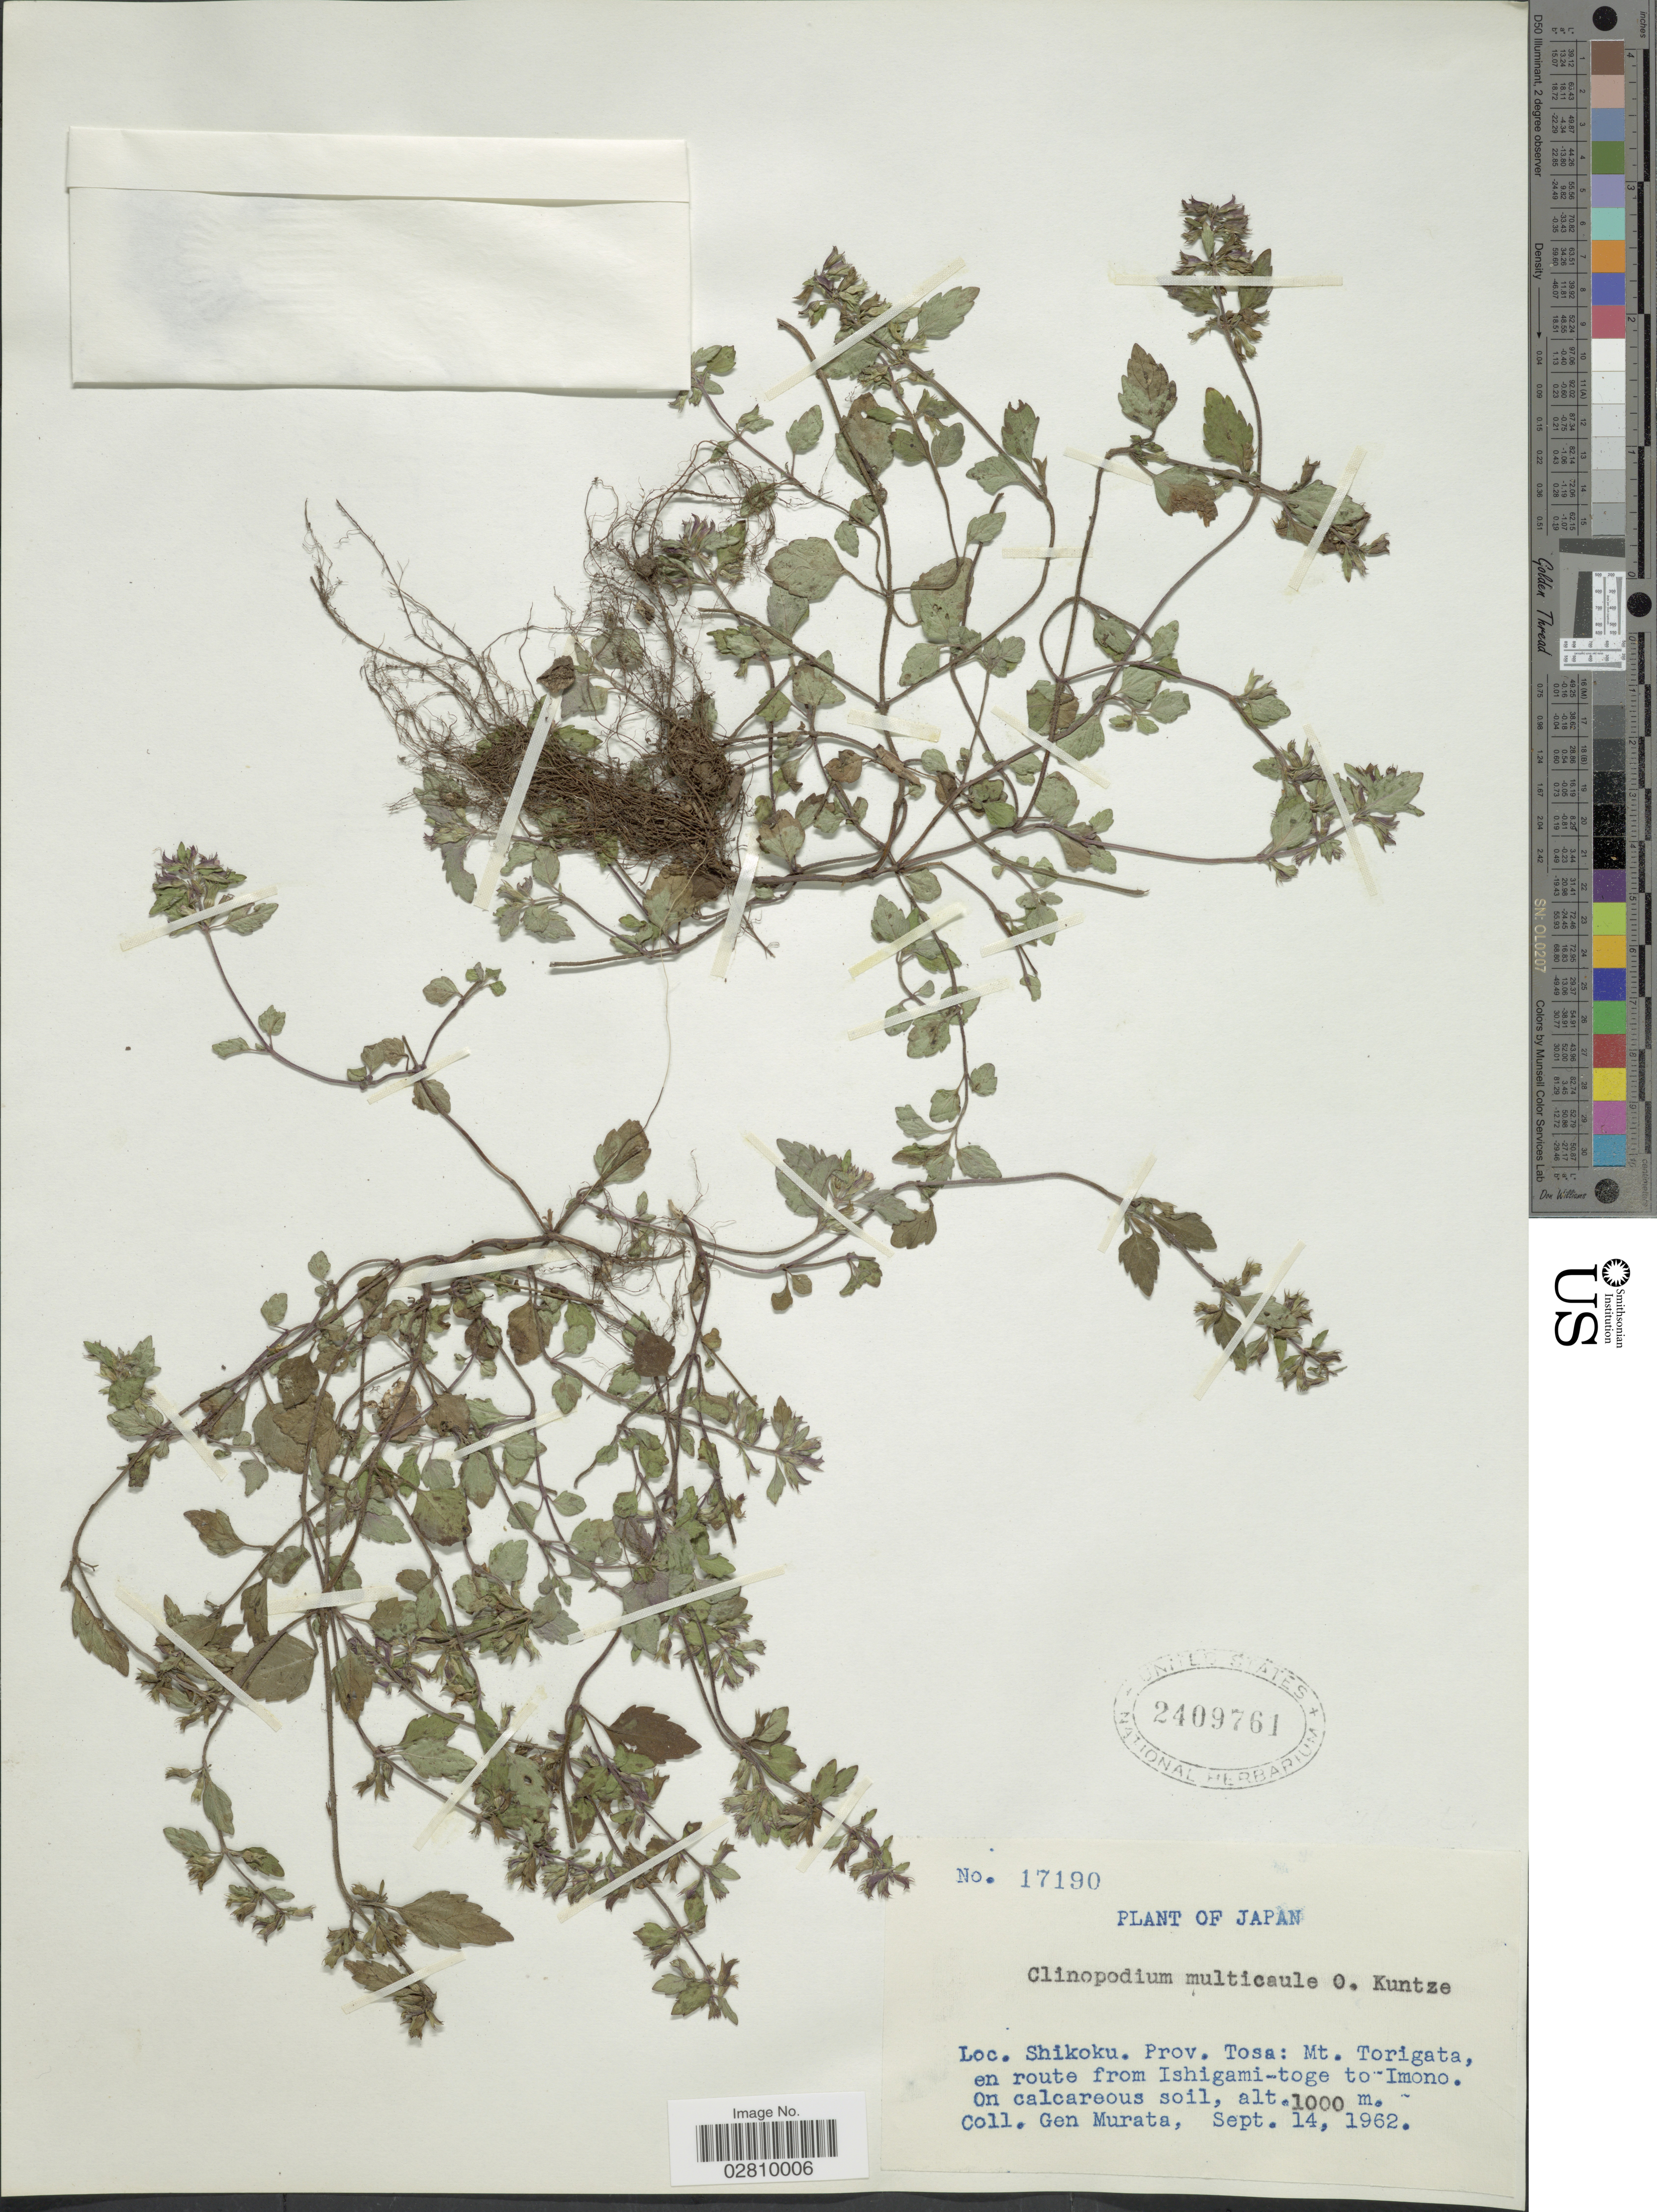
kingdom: Plantae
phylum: Tracheophyta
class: Magnoliopsida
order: Lamiales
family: Lamiaceae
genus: Calamintha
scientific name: Calamintha multicaulis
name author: Maxim.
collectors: G. Murata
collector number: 17190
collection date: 1962-09-14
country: Japan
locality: Shikoku. Prov. Tosa: Mt. Torigata, en route from Ishigami-toge to Imono.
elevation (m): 1000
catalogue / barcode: US 2409761